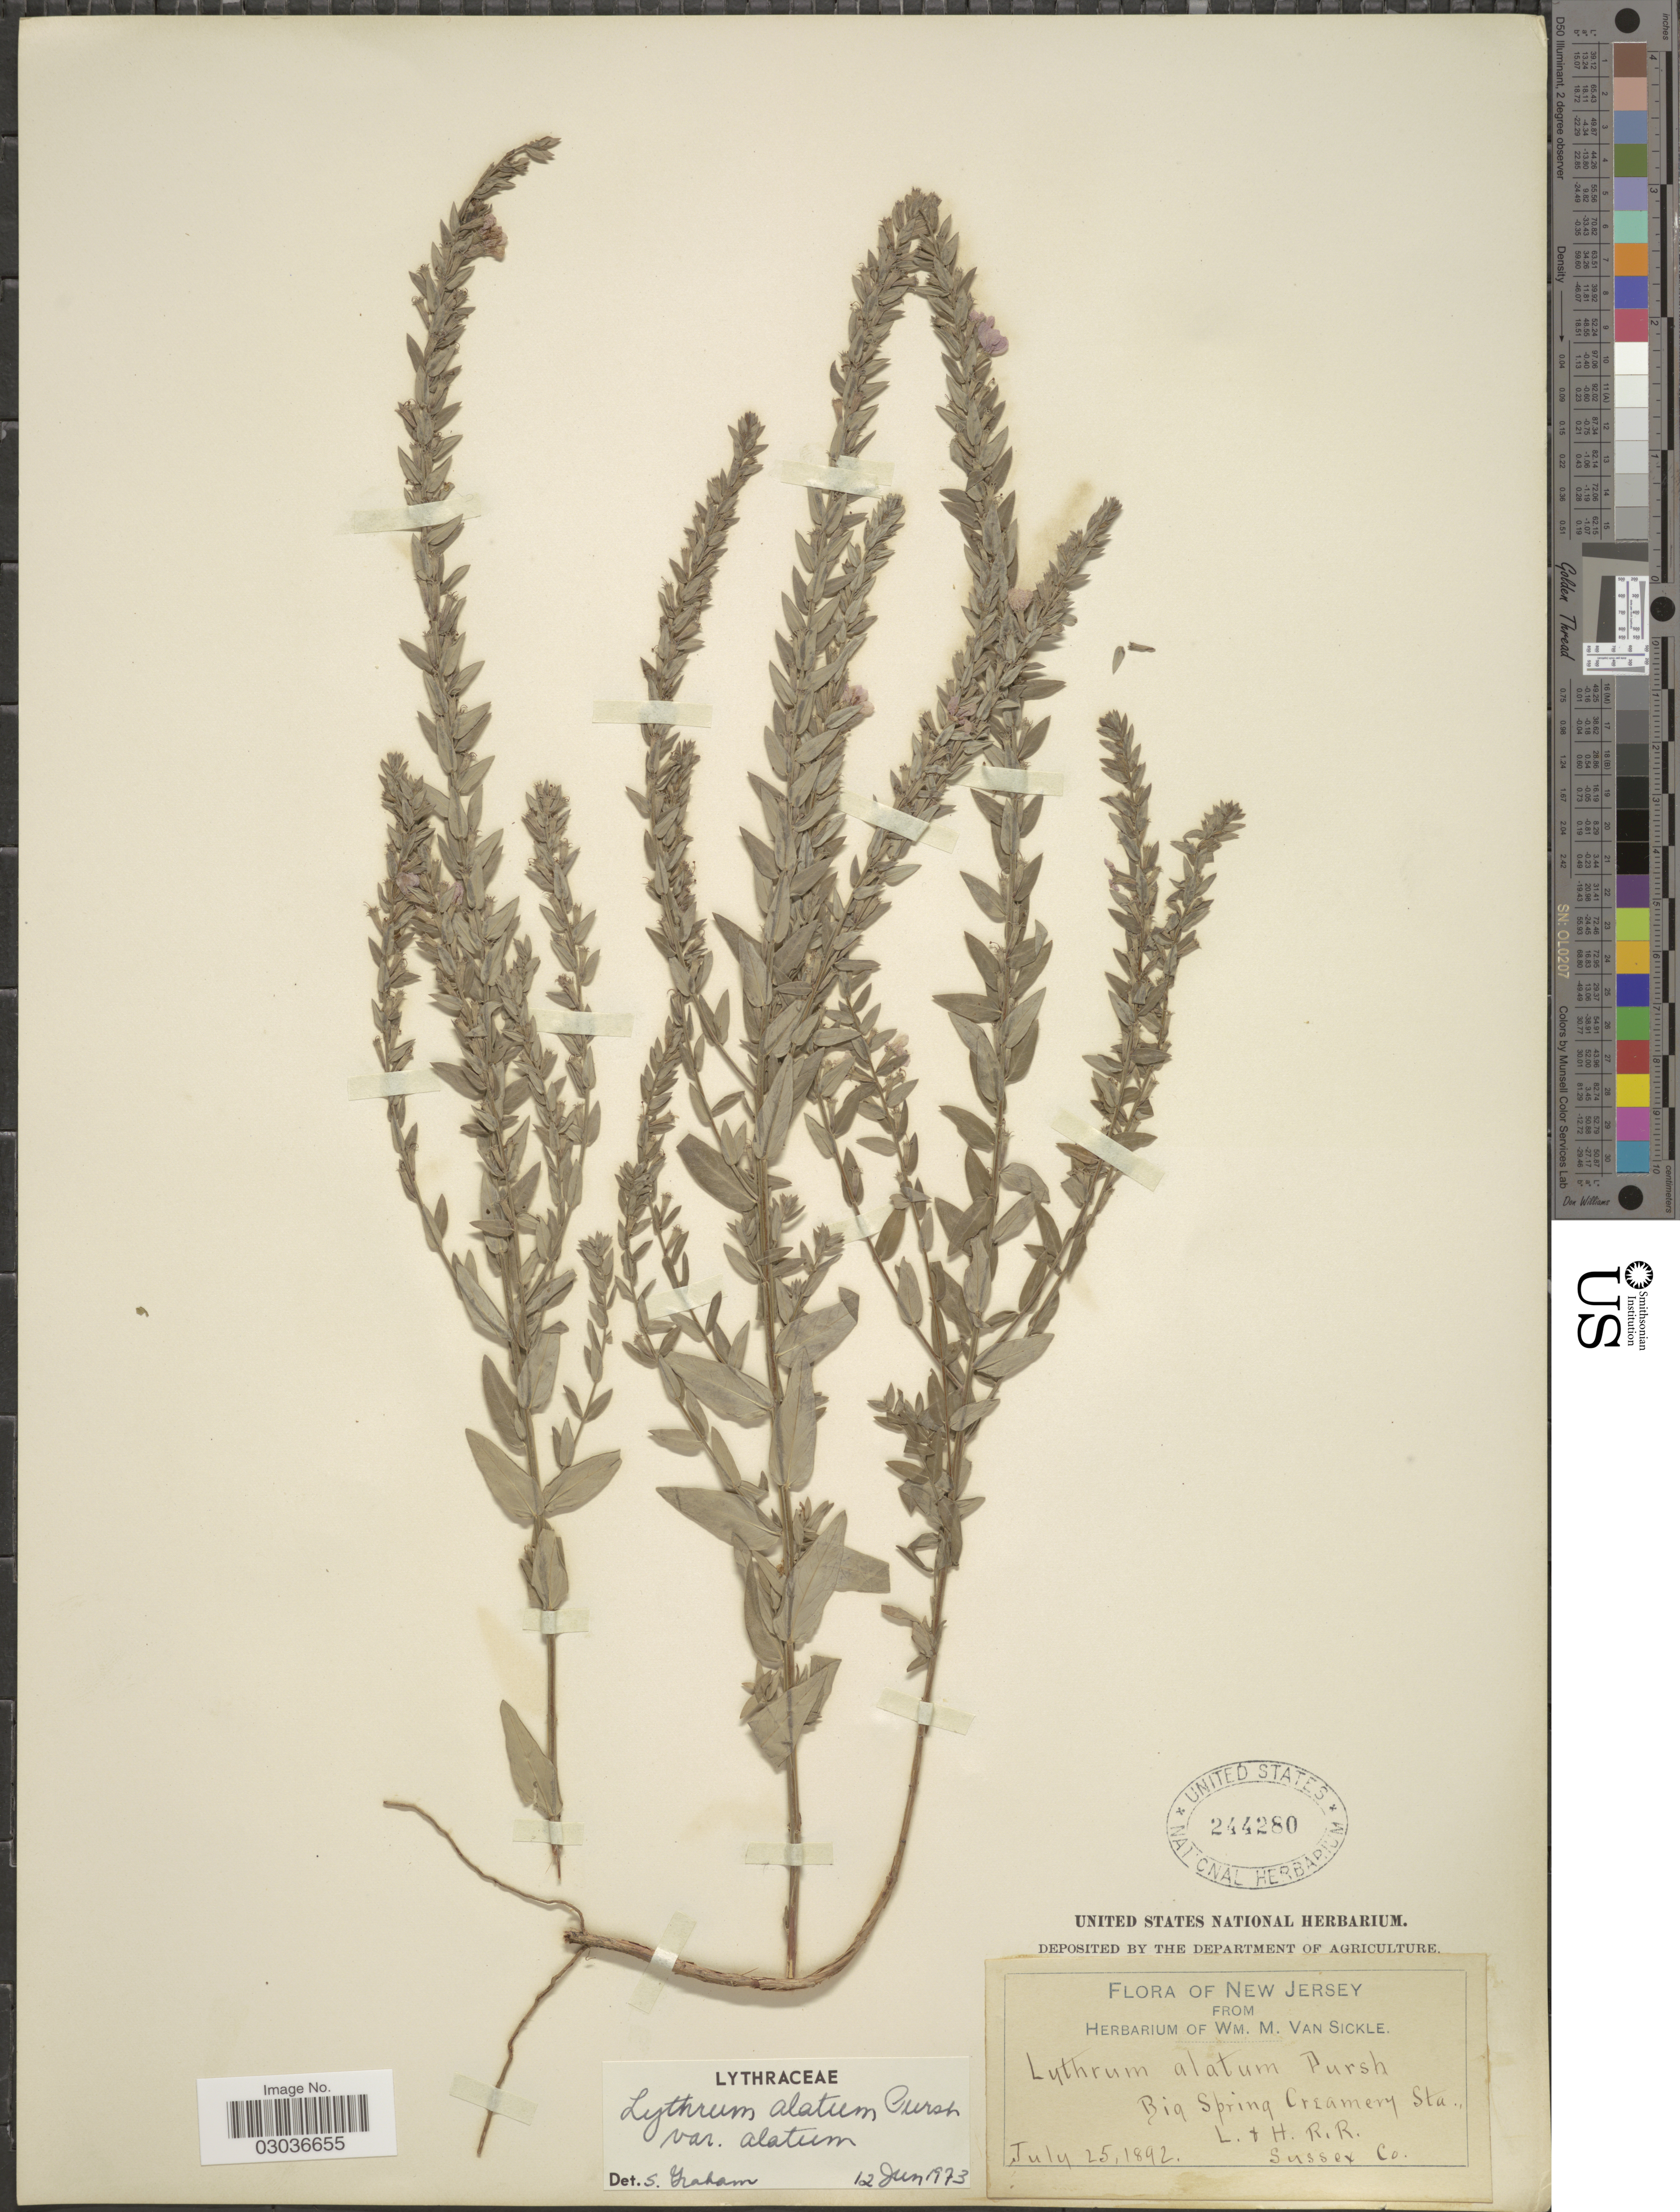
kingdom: Plantae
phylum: Tracheophyta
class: Magnoliopsida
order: Myrtales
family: Lythraceae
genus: Lythrum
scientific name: Lythrum alatum var. alatum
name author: Pursh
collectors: L. R. R. & H. R. R.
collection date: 1892-07-25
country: United States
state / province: New Jersey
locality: Big Spring Creamery Sta.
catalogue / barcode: US 244280